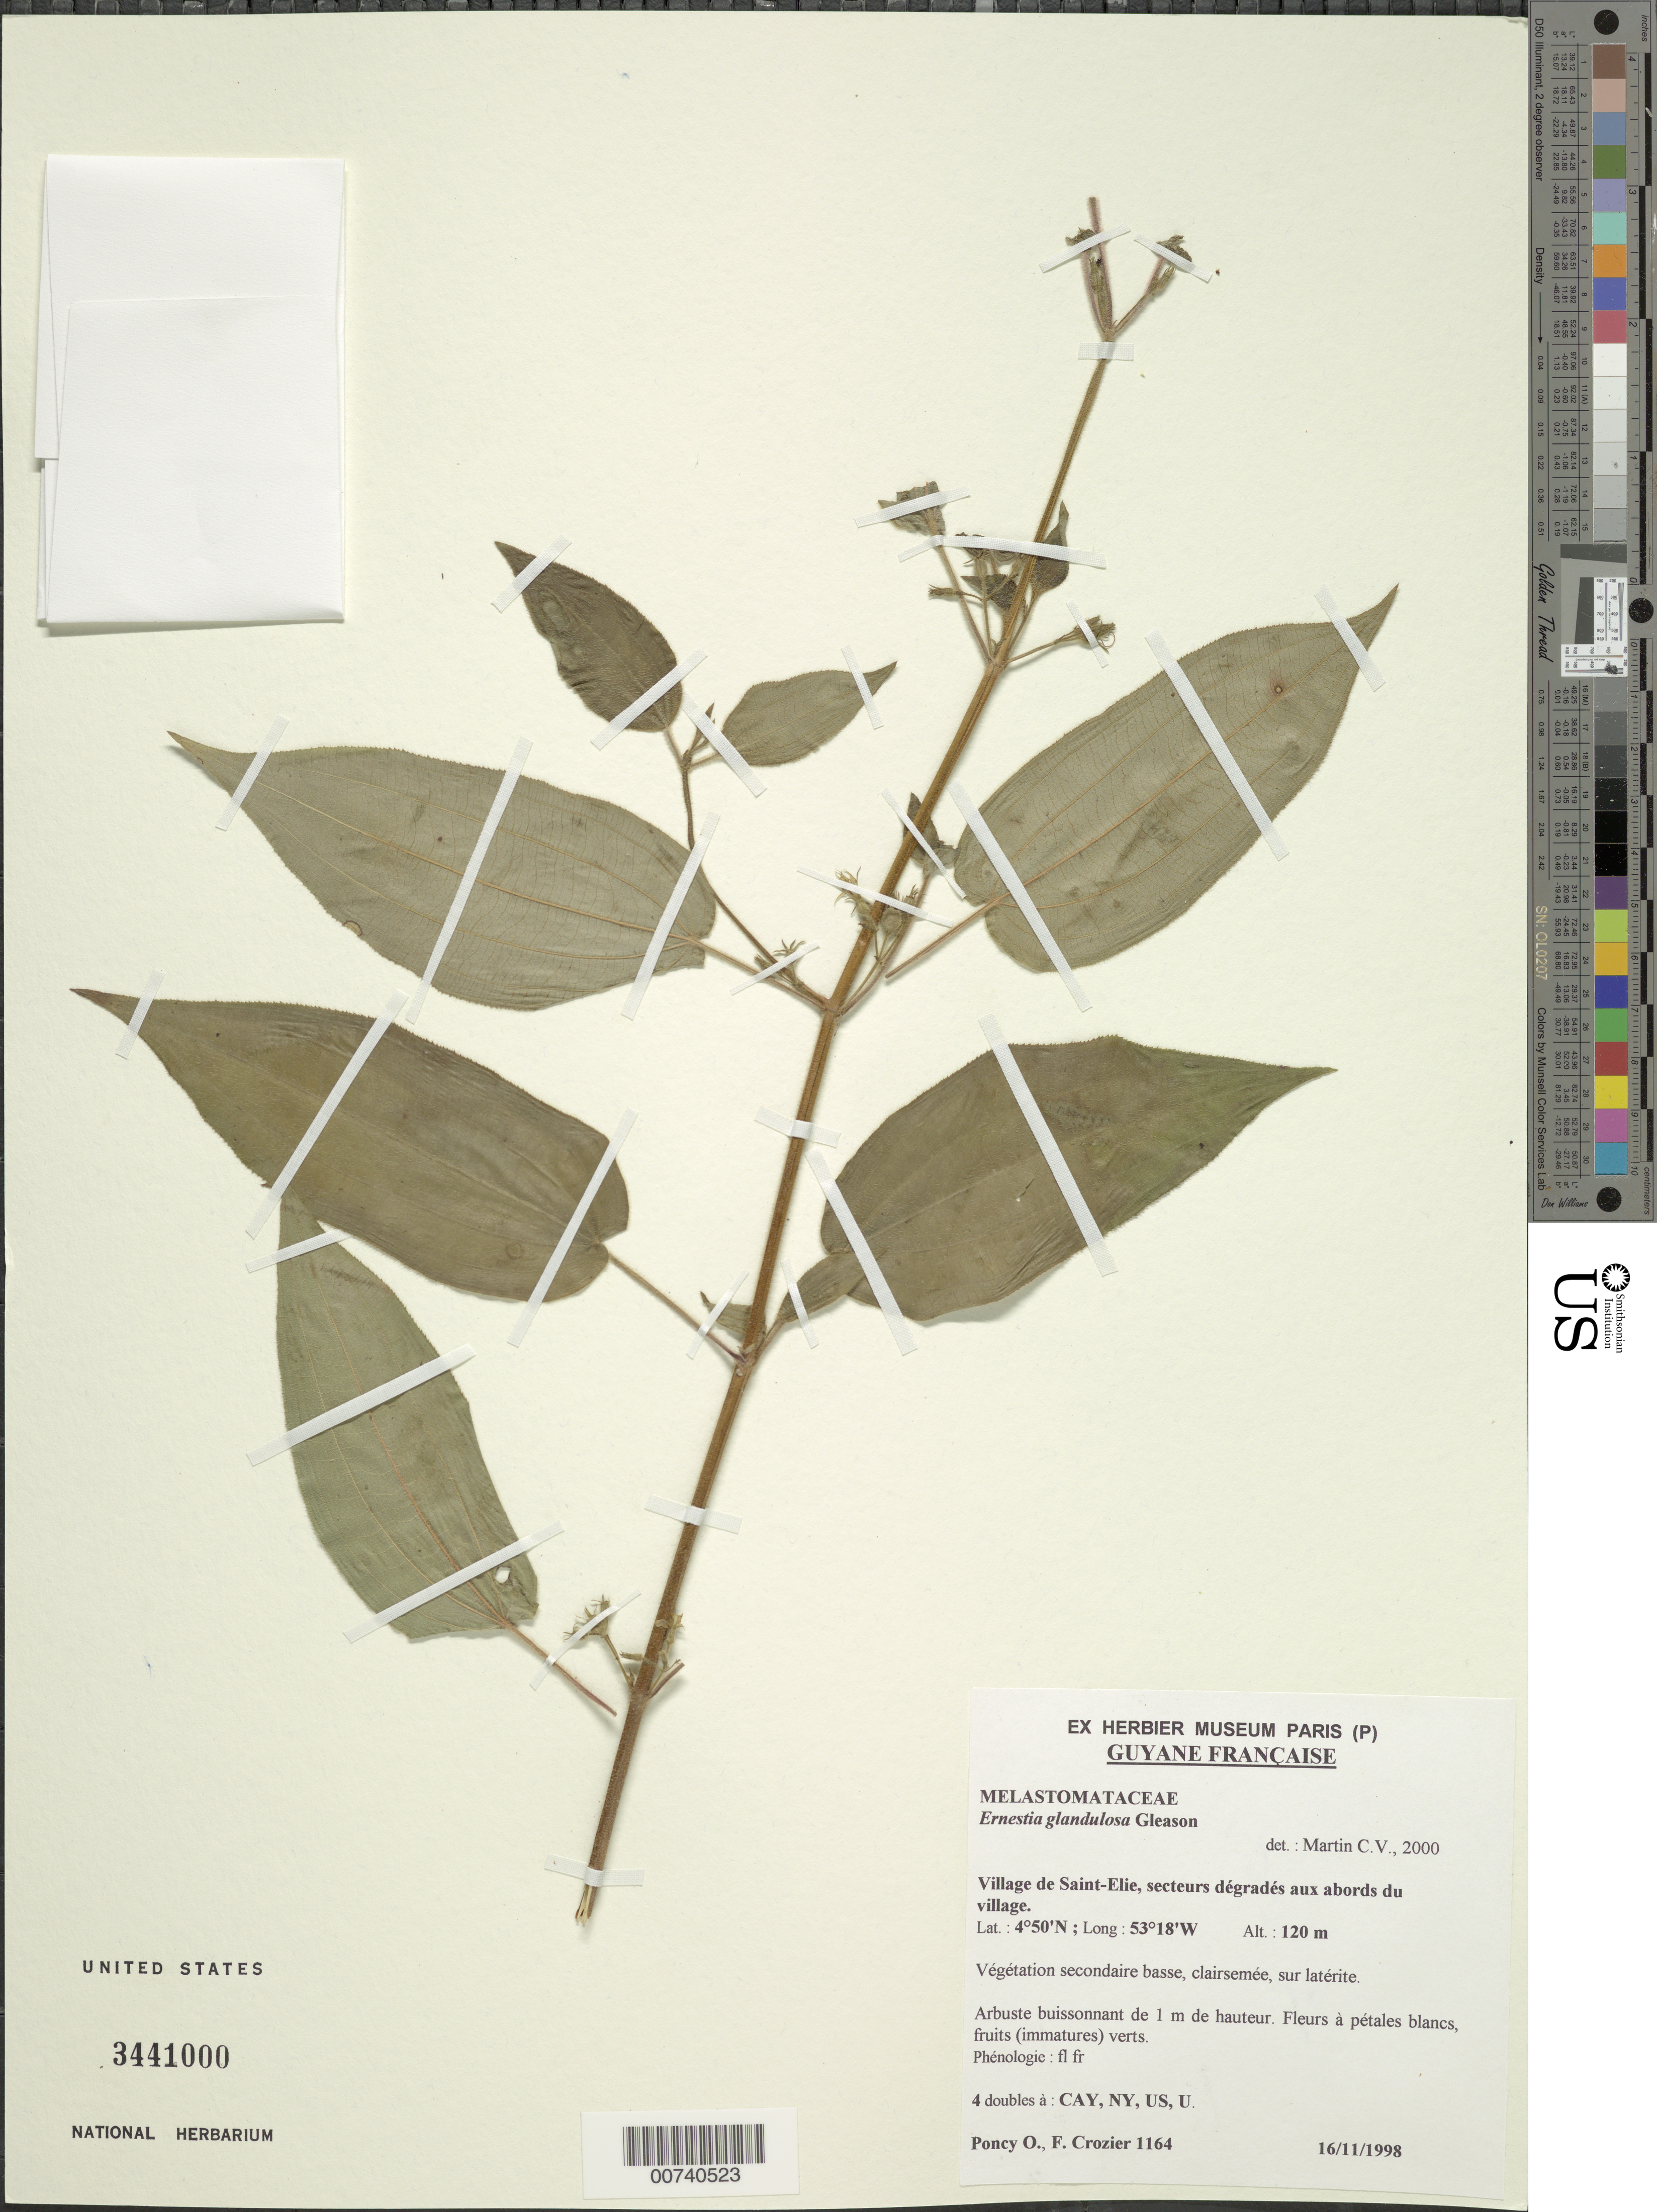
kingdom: Plantae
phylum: Tracheophyta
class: Magnoliopsida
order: Myrtales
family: Melastomataceae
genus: Pseudoernestia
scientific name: Pseudoernestia glandulosa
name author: (Gleason) M.J. Rocha & P.J.F. Guim.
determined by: Nunes da Silva, Diego, (RB), Jardim Botanico do Rio de Janeiro - Herbario (BRAZIL)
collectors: O. Poncy & F. Crozier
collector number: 1164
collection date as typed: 16-Nov-98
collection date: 1998-11-16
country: French Guiana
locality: Saint-Elie Village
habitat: Low secondary vegetation, sparse, on laterite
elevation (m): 120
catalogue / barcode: US 3441000